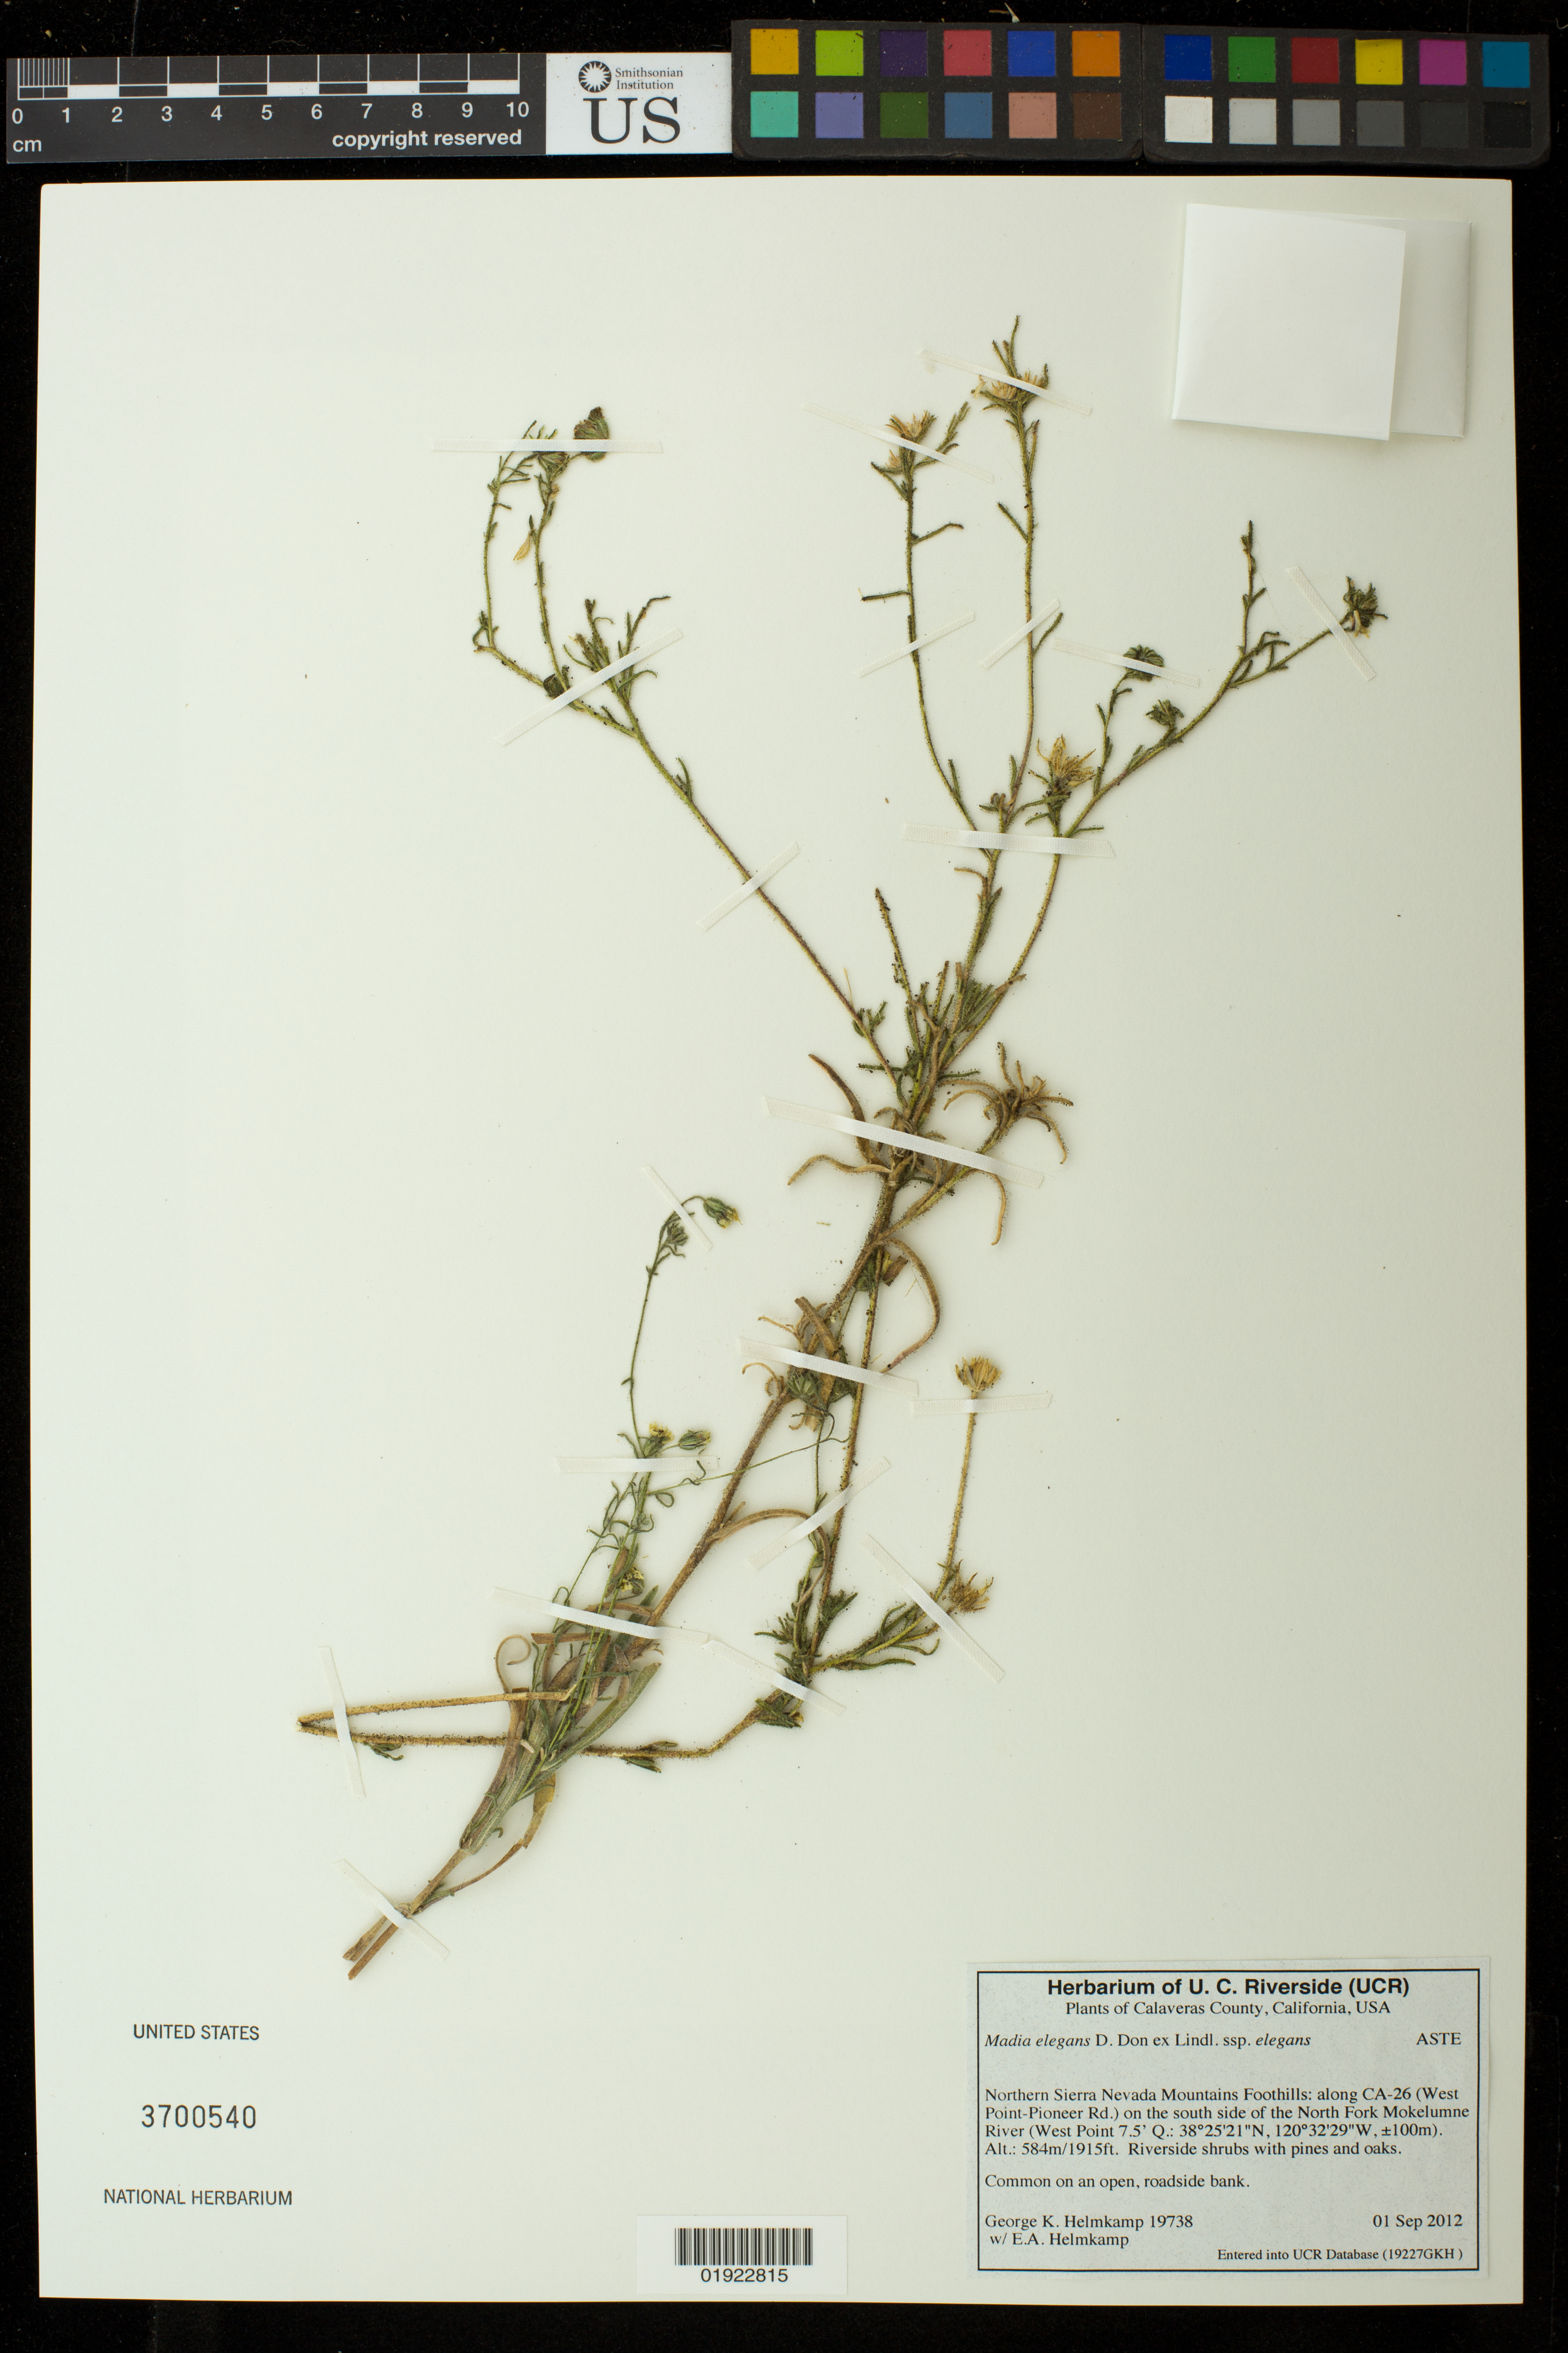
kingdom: Plantae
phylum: Tracheophyta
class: Magnoliopsida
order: Asterales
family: Asteraceae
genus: Madia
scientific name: Madia elegans subsp. elegans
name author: D. Don ex Lindl.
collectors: G. Helmkamp & E. Helmkamp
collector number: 19738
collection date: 2012-09-01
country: United States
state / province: California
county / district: Calaveras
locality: Northern Sierra Nevada Mountains Foothills: along the CA-26 (West Point-Pioneer Rd.) on the south side of the North Fork Mokelumne River.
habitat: Riverside shrubs with pines and oaks. Common on an open, roadside bank.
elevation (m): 584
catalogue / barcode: US 3700540